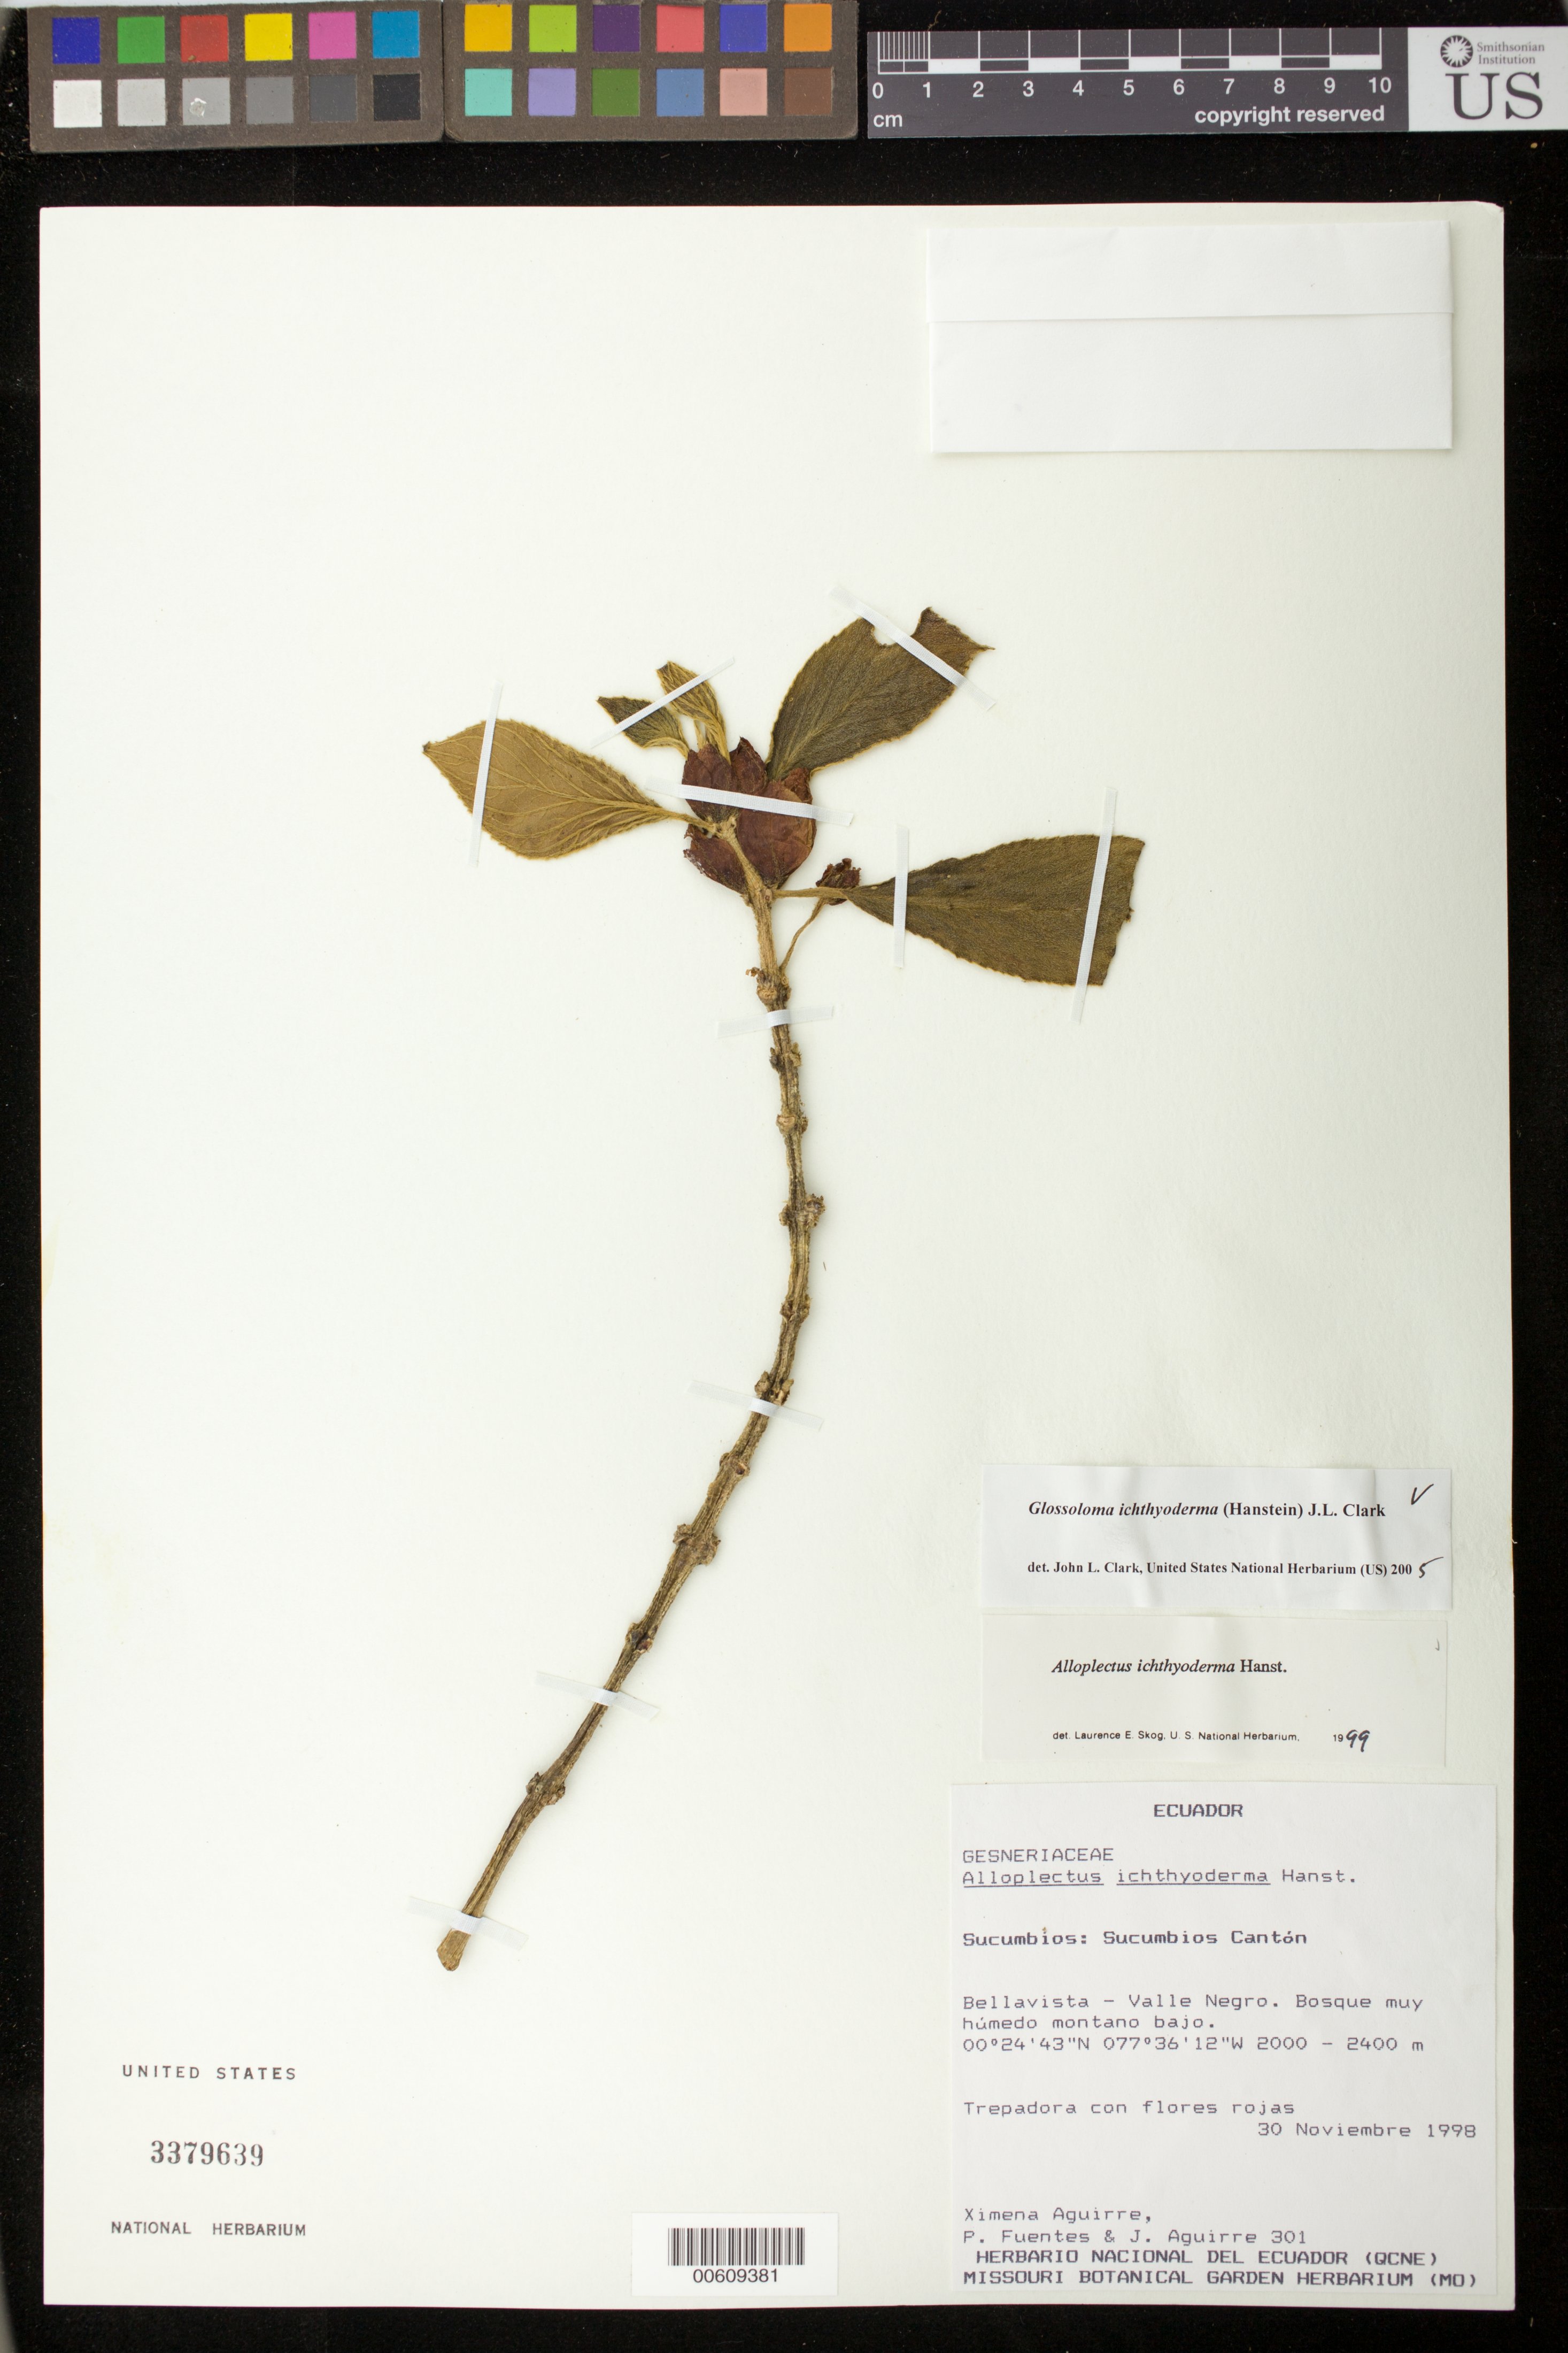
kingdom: Plantae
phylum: Tracheophyta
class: Magnoliopsida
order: Lamiales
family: Gesneriaceae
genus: Glossoloma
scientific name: Glossoloma ichthyoderma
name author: (Hanst.) J.L. Clark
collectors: X. Aguirre, P. Fuentes & J. Aguirre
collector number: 301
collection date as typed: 30 Nov 1998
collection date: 1998-11-30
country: Ecuador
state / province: Sucumbíos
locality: Sucumbios Cantón; Bellavista - Valle Negro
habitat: Bosque muy húmedo montano bajo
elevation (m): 2000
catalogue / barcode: US 3379639